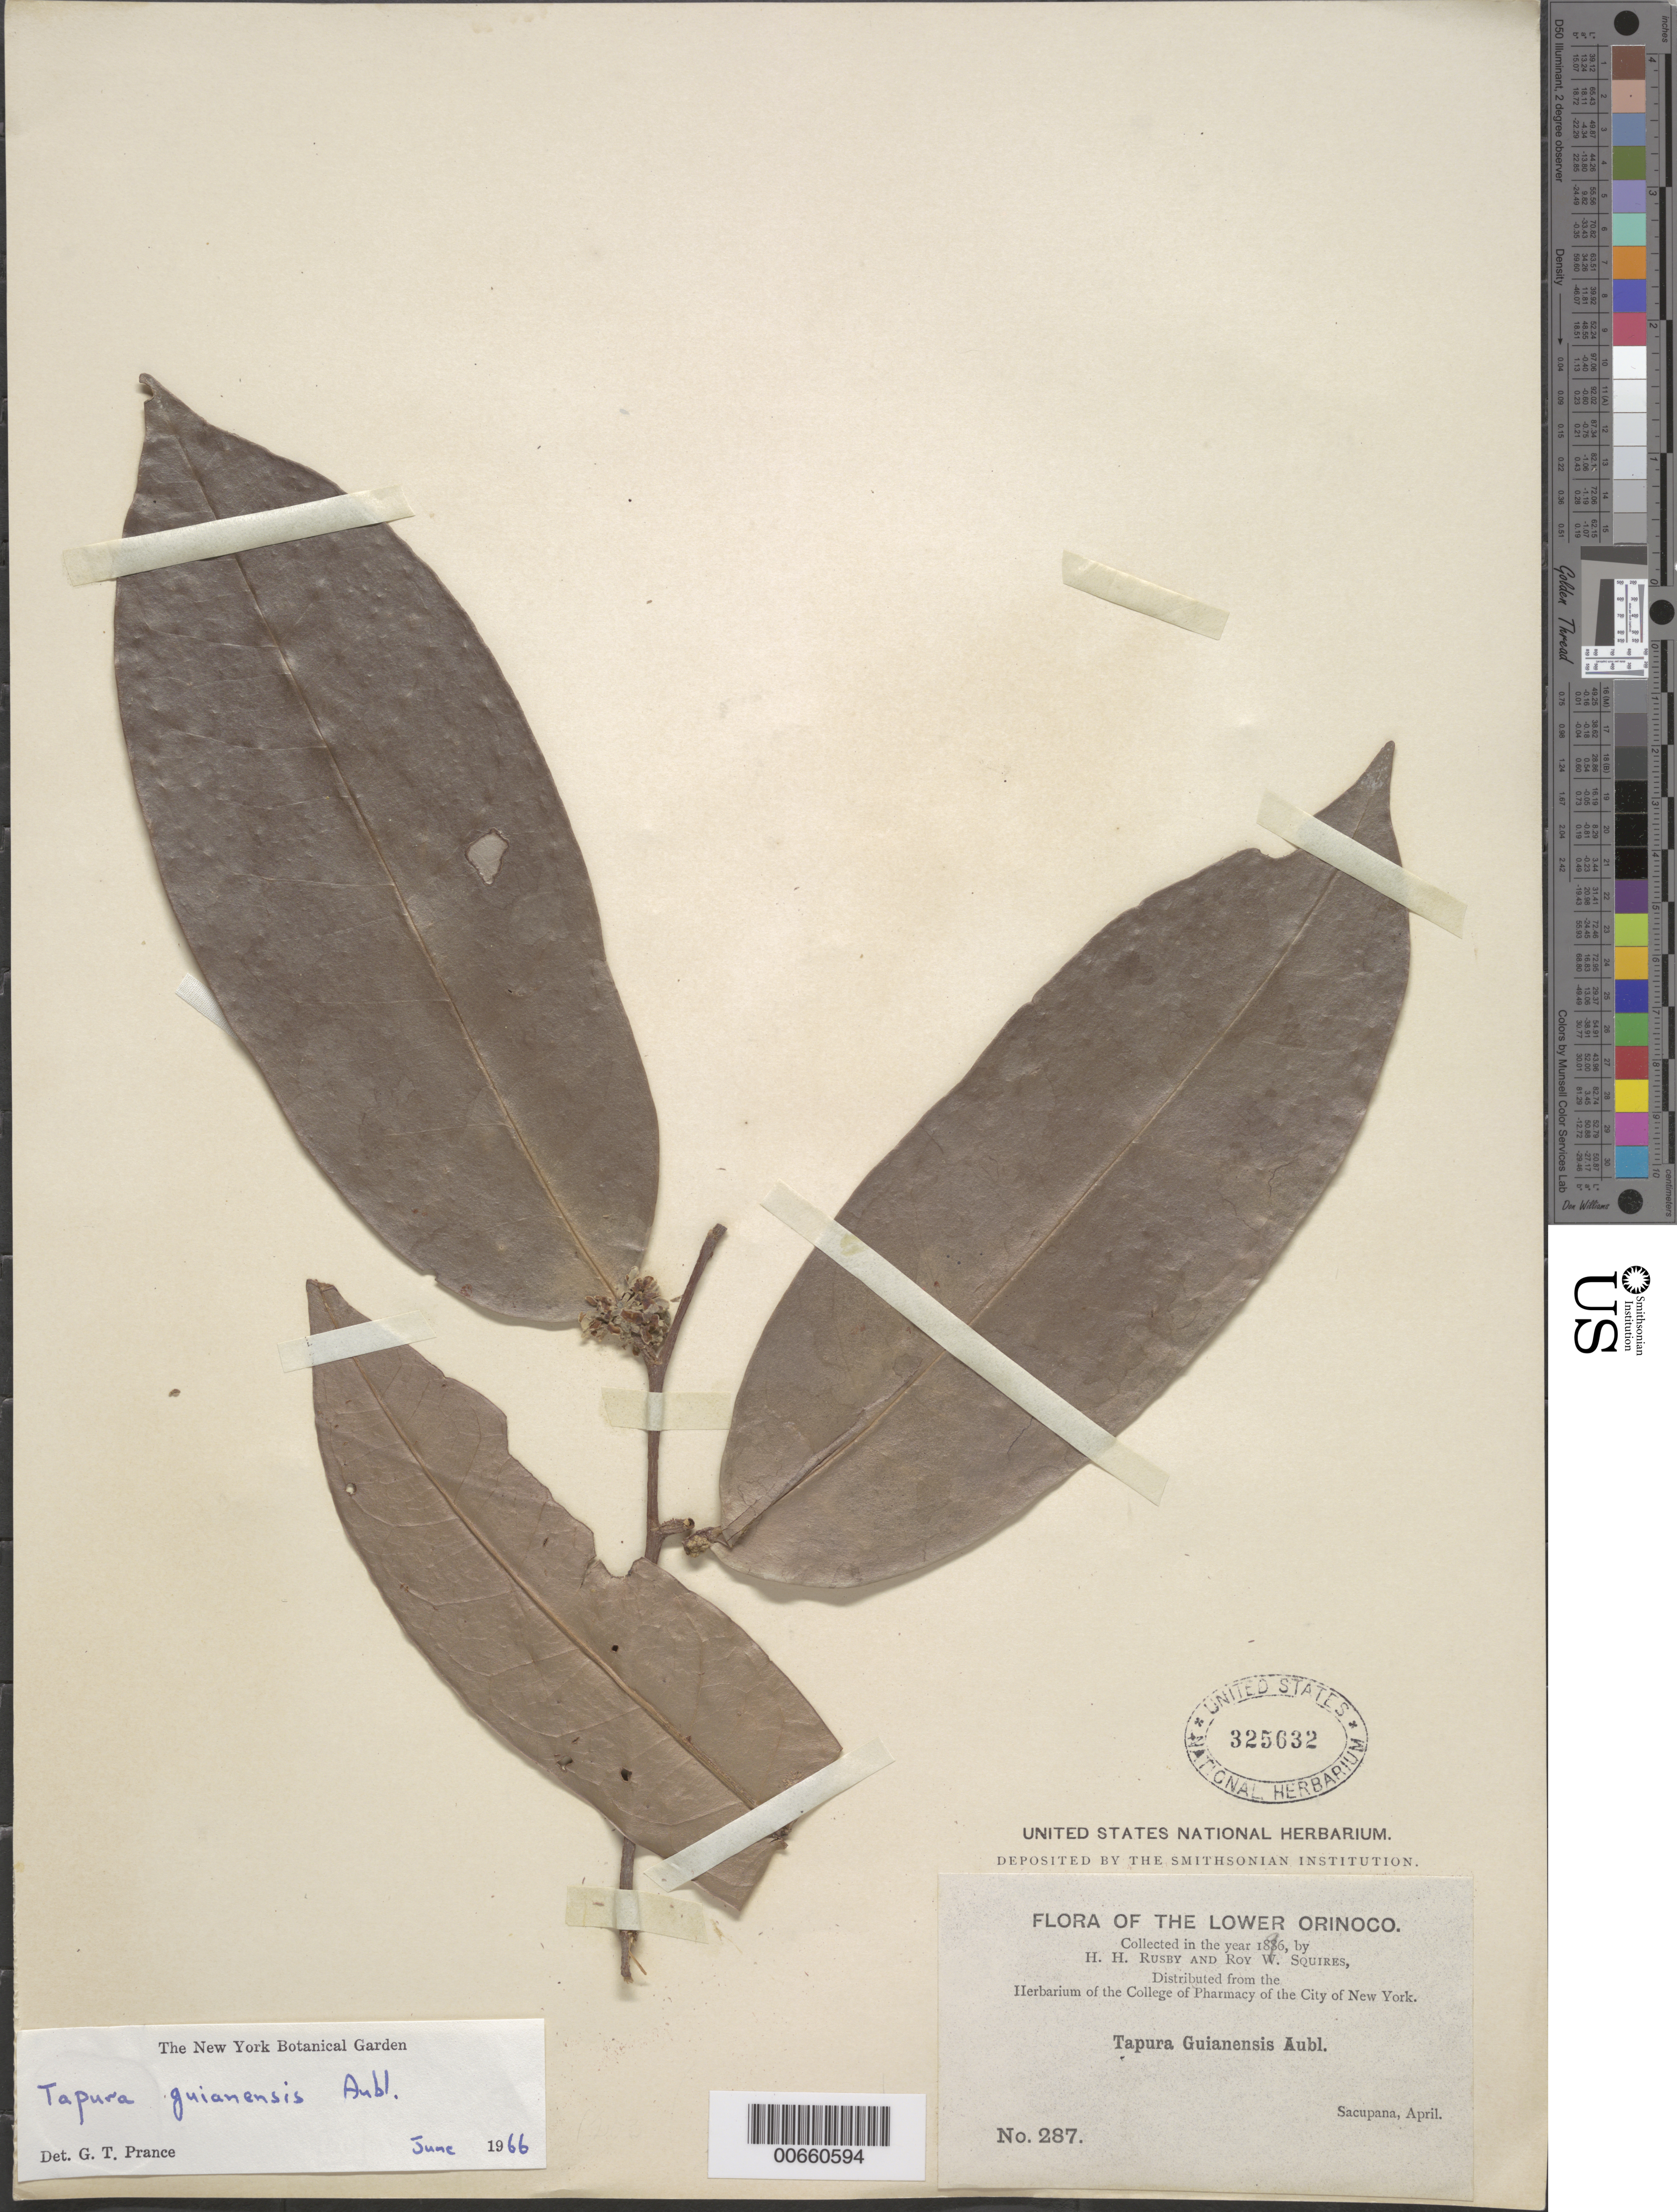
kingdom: Plantae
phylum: Tracheophyta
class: Magnoliopsida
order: Malpighiales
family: Dichapetalaceae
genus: Tapura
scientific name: Tapura guianensis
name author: Aubl.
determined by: Prance, G. T.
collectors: H. H. Rusby & R. Squires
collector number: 287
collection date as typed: April 1896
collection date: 1896-04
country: Venezuela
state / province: Delta Amacuro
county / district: Antonio Díaz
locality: Lower Orinoco, Sacupana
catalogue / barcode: US 325632